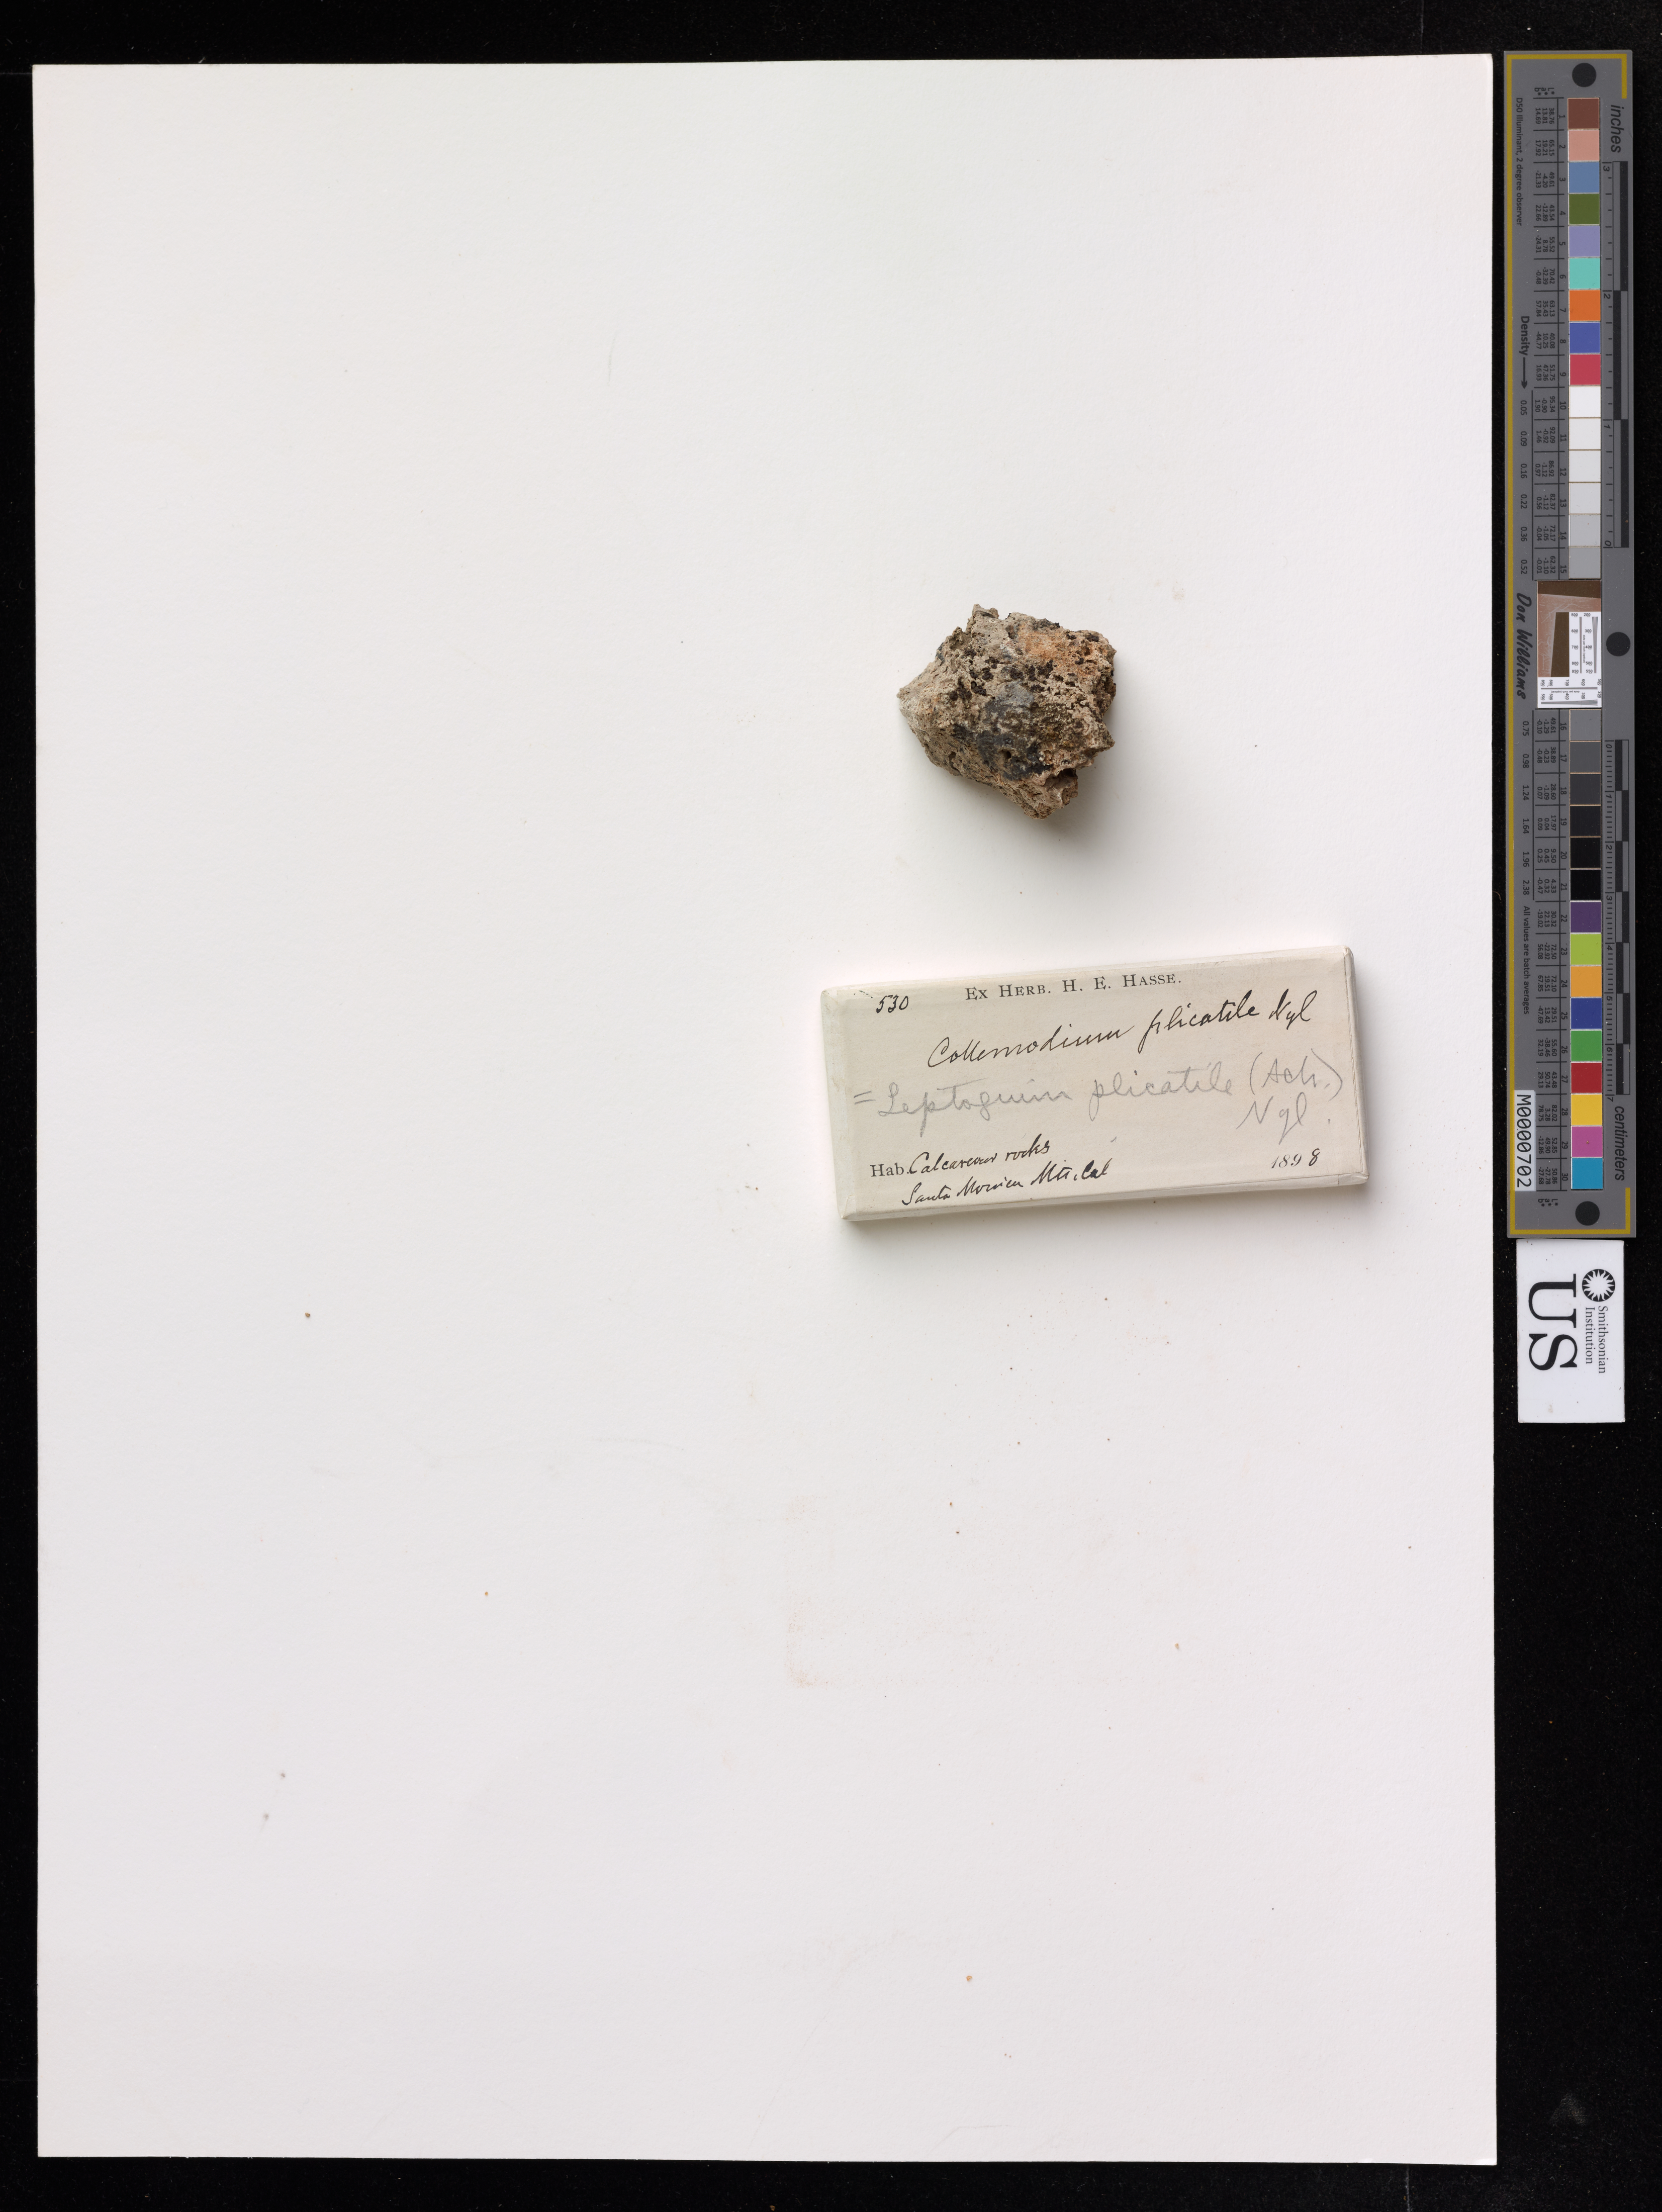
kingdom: Fungi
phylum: Ascomycota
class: Lecanoromycetes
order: Peltigerales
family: Collemataceae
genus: Leptogium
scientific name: Leptogium plicatile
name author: (Ach.) Leight.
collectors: H. E. Hasse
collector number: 530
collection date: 1898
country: United States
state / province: California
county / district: Los Angeles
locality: Santa Monica Mts.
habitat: Calcareous rocks.